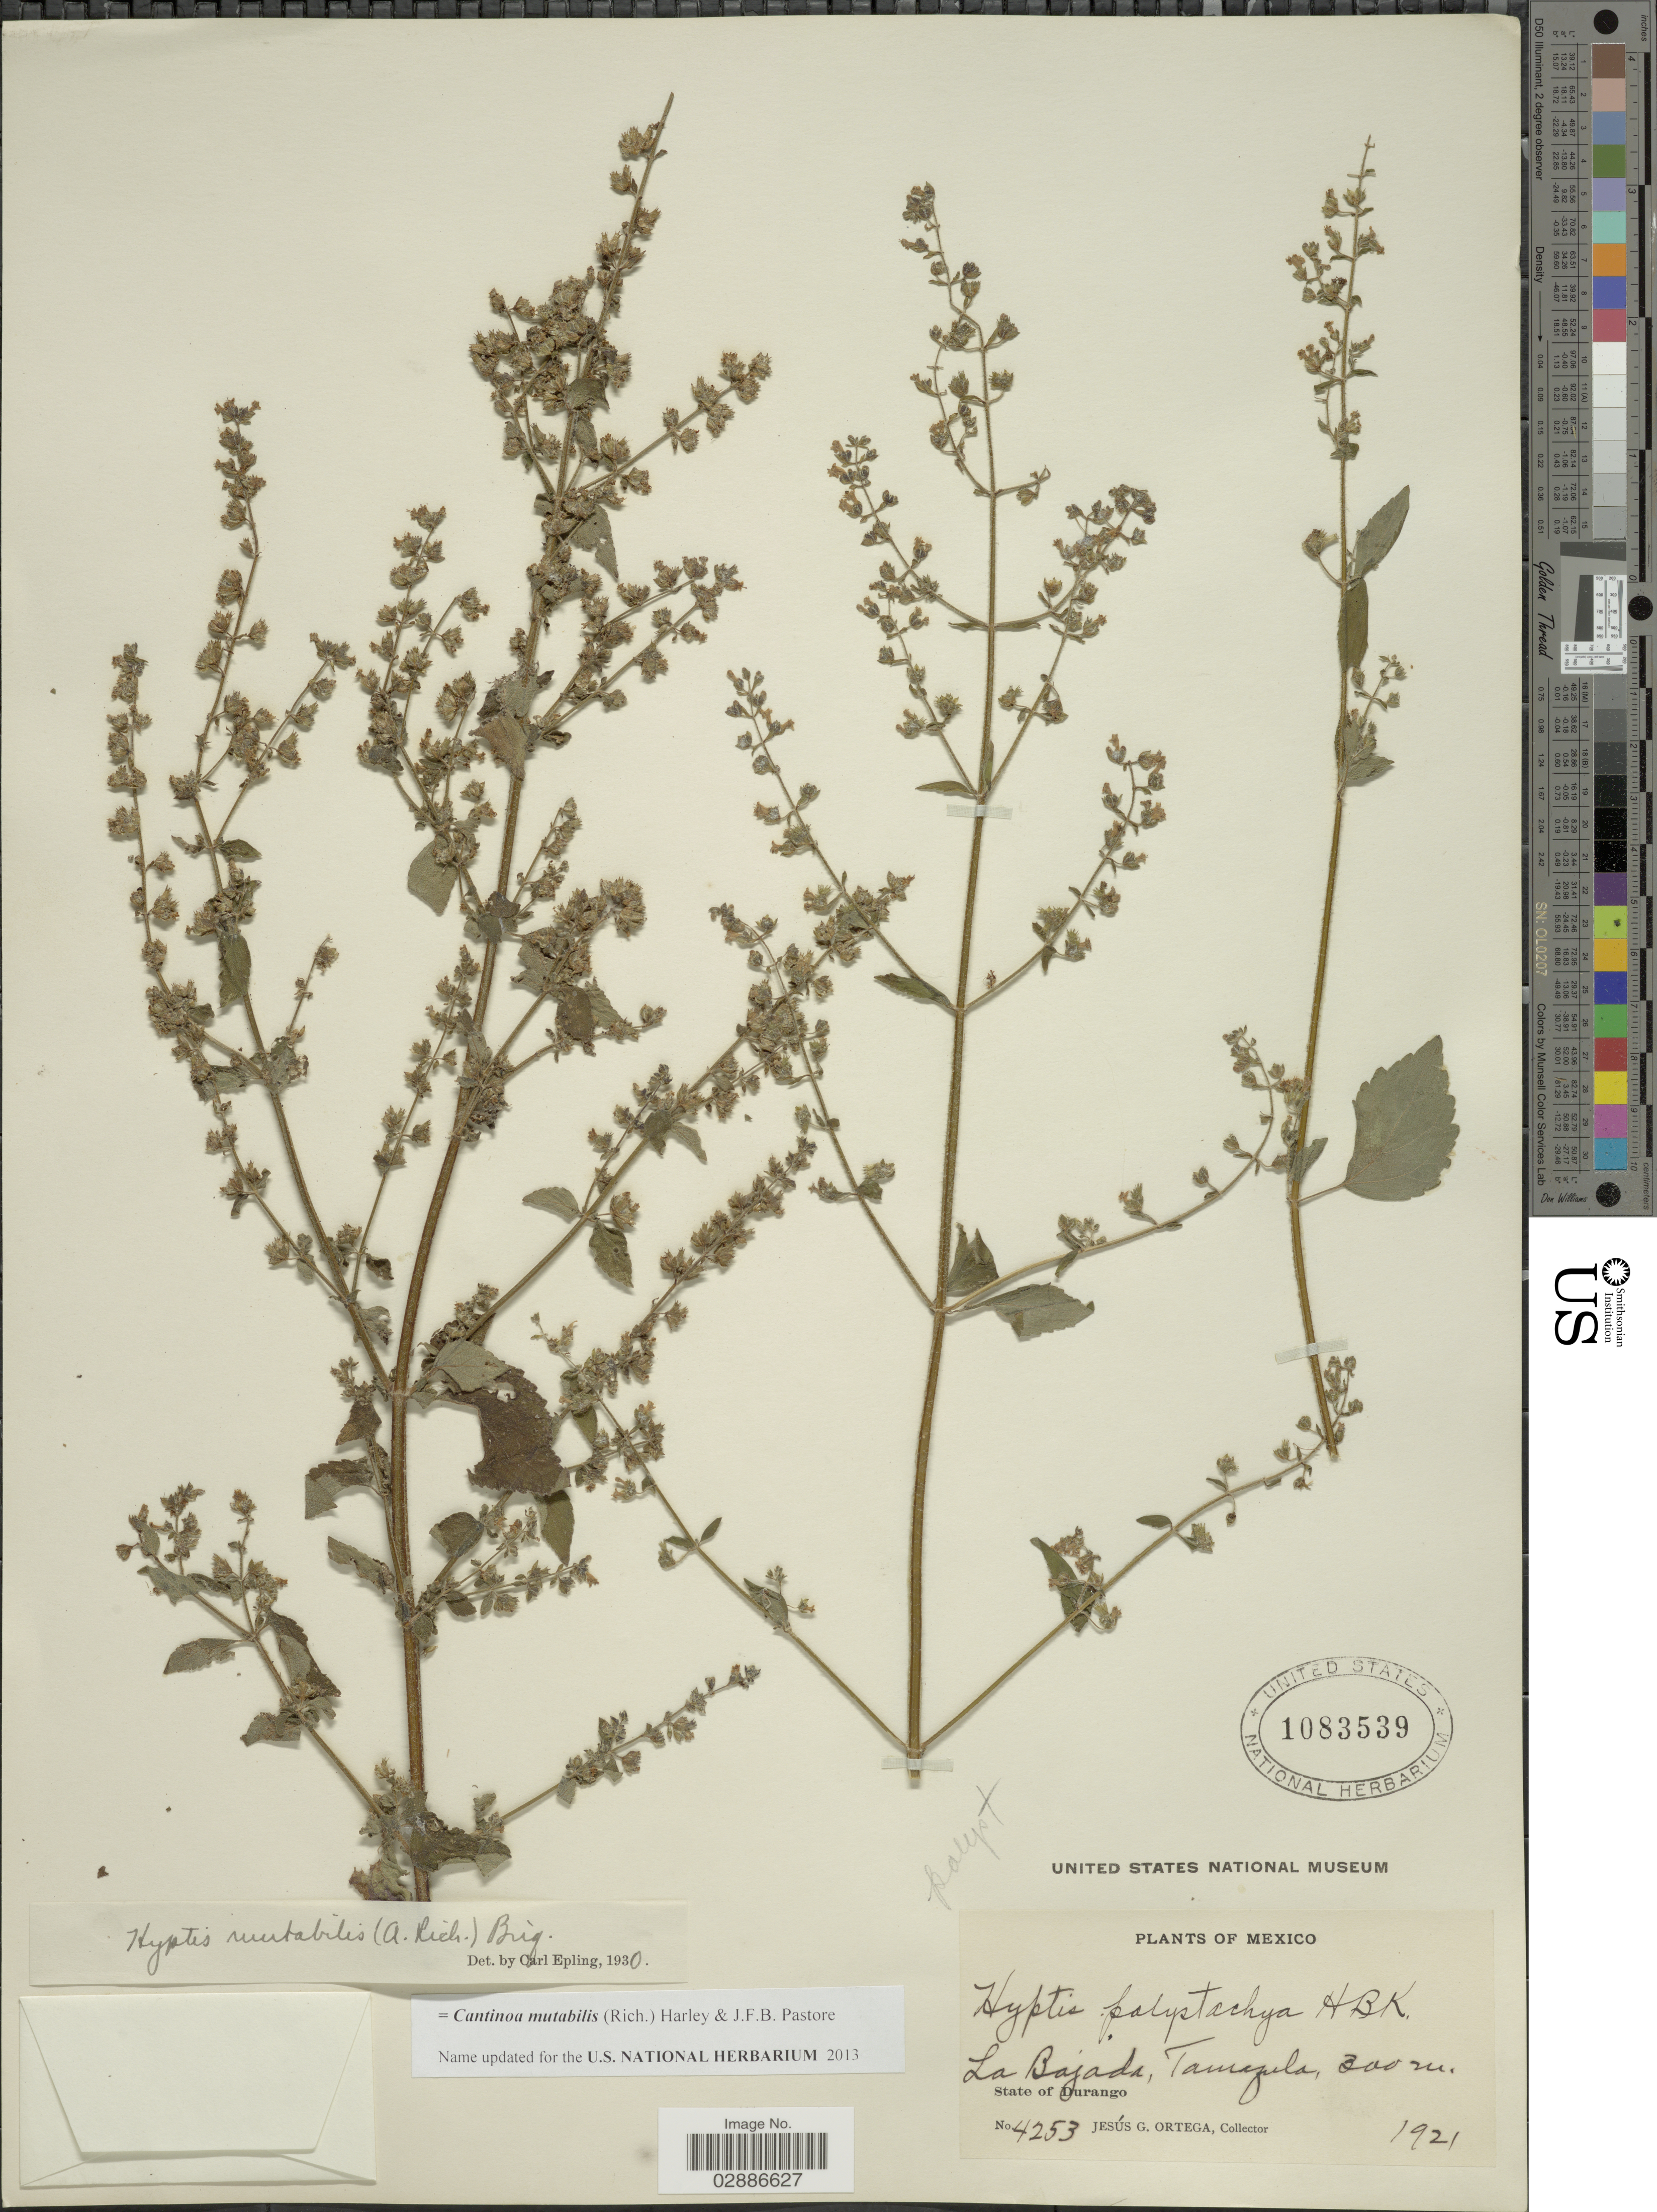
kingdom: Plantae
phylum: Tracheophyta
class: Magnoliopsida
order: Lamiales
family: Lamiaceae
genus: Cantinoa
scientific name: Cantinoa mutabilis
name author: (Epling) Harley & J.F.B. Pastore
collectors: J. Ortega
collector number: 4253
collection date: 1921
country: Mexico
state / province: Durango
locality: La Bajada, Tamazula, State of Durango.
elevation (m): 300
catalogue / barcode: US 1083539